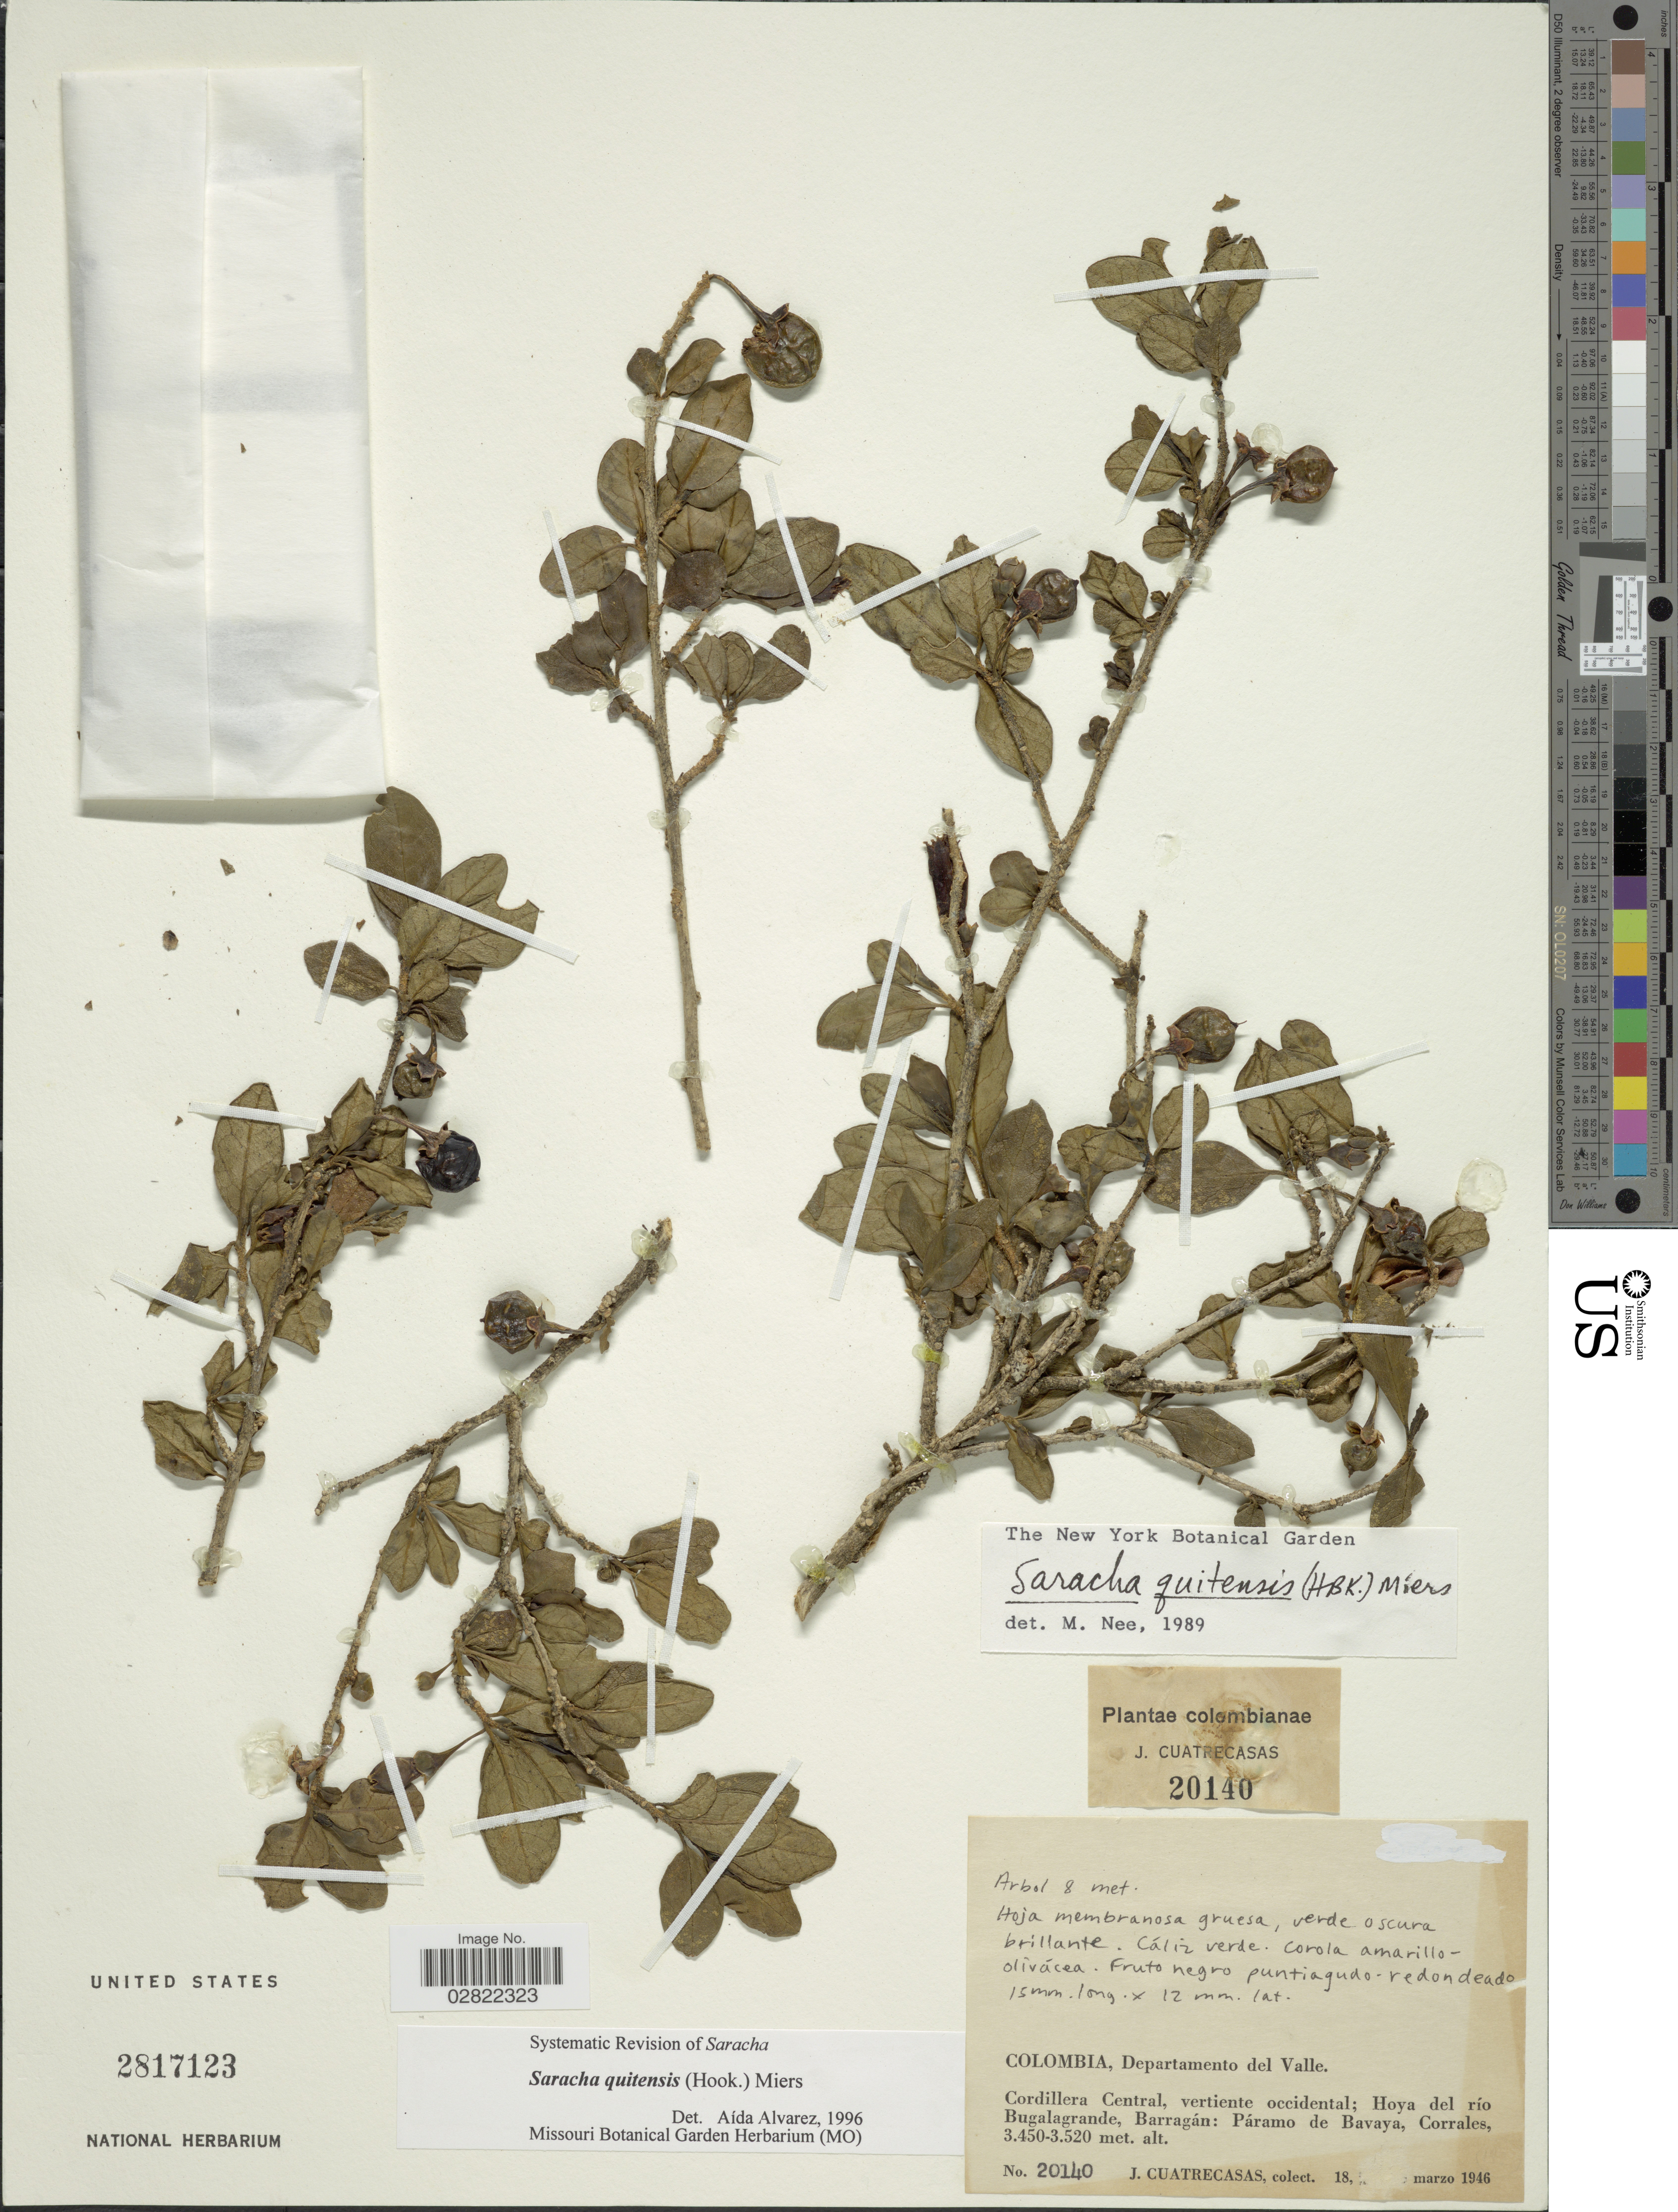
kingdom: Plantae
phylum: Tracheophyta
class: Magnoliopsida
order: Solanales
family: Solanaceae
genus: Saracha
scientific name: Saracha quitensis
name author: (Hook.) Miers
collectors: J. Cuatrecasas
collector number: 20140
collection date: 1946-03-18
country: Colombia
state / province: Valle del Cauca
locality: Departamento del Valle, Cordillera Central, vertiente occidental; Hoya del río Bugalagrande, Barragán: Páramo de Bavaya, Corrales.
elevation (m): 3450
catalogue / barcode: US 2817123